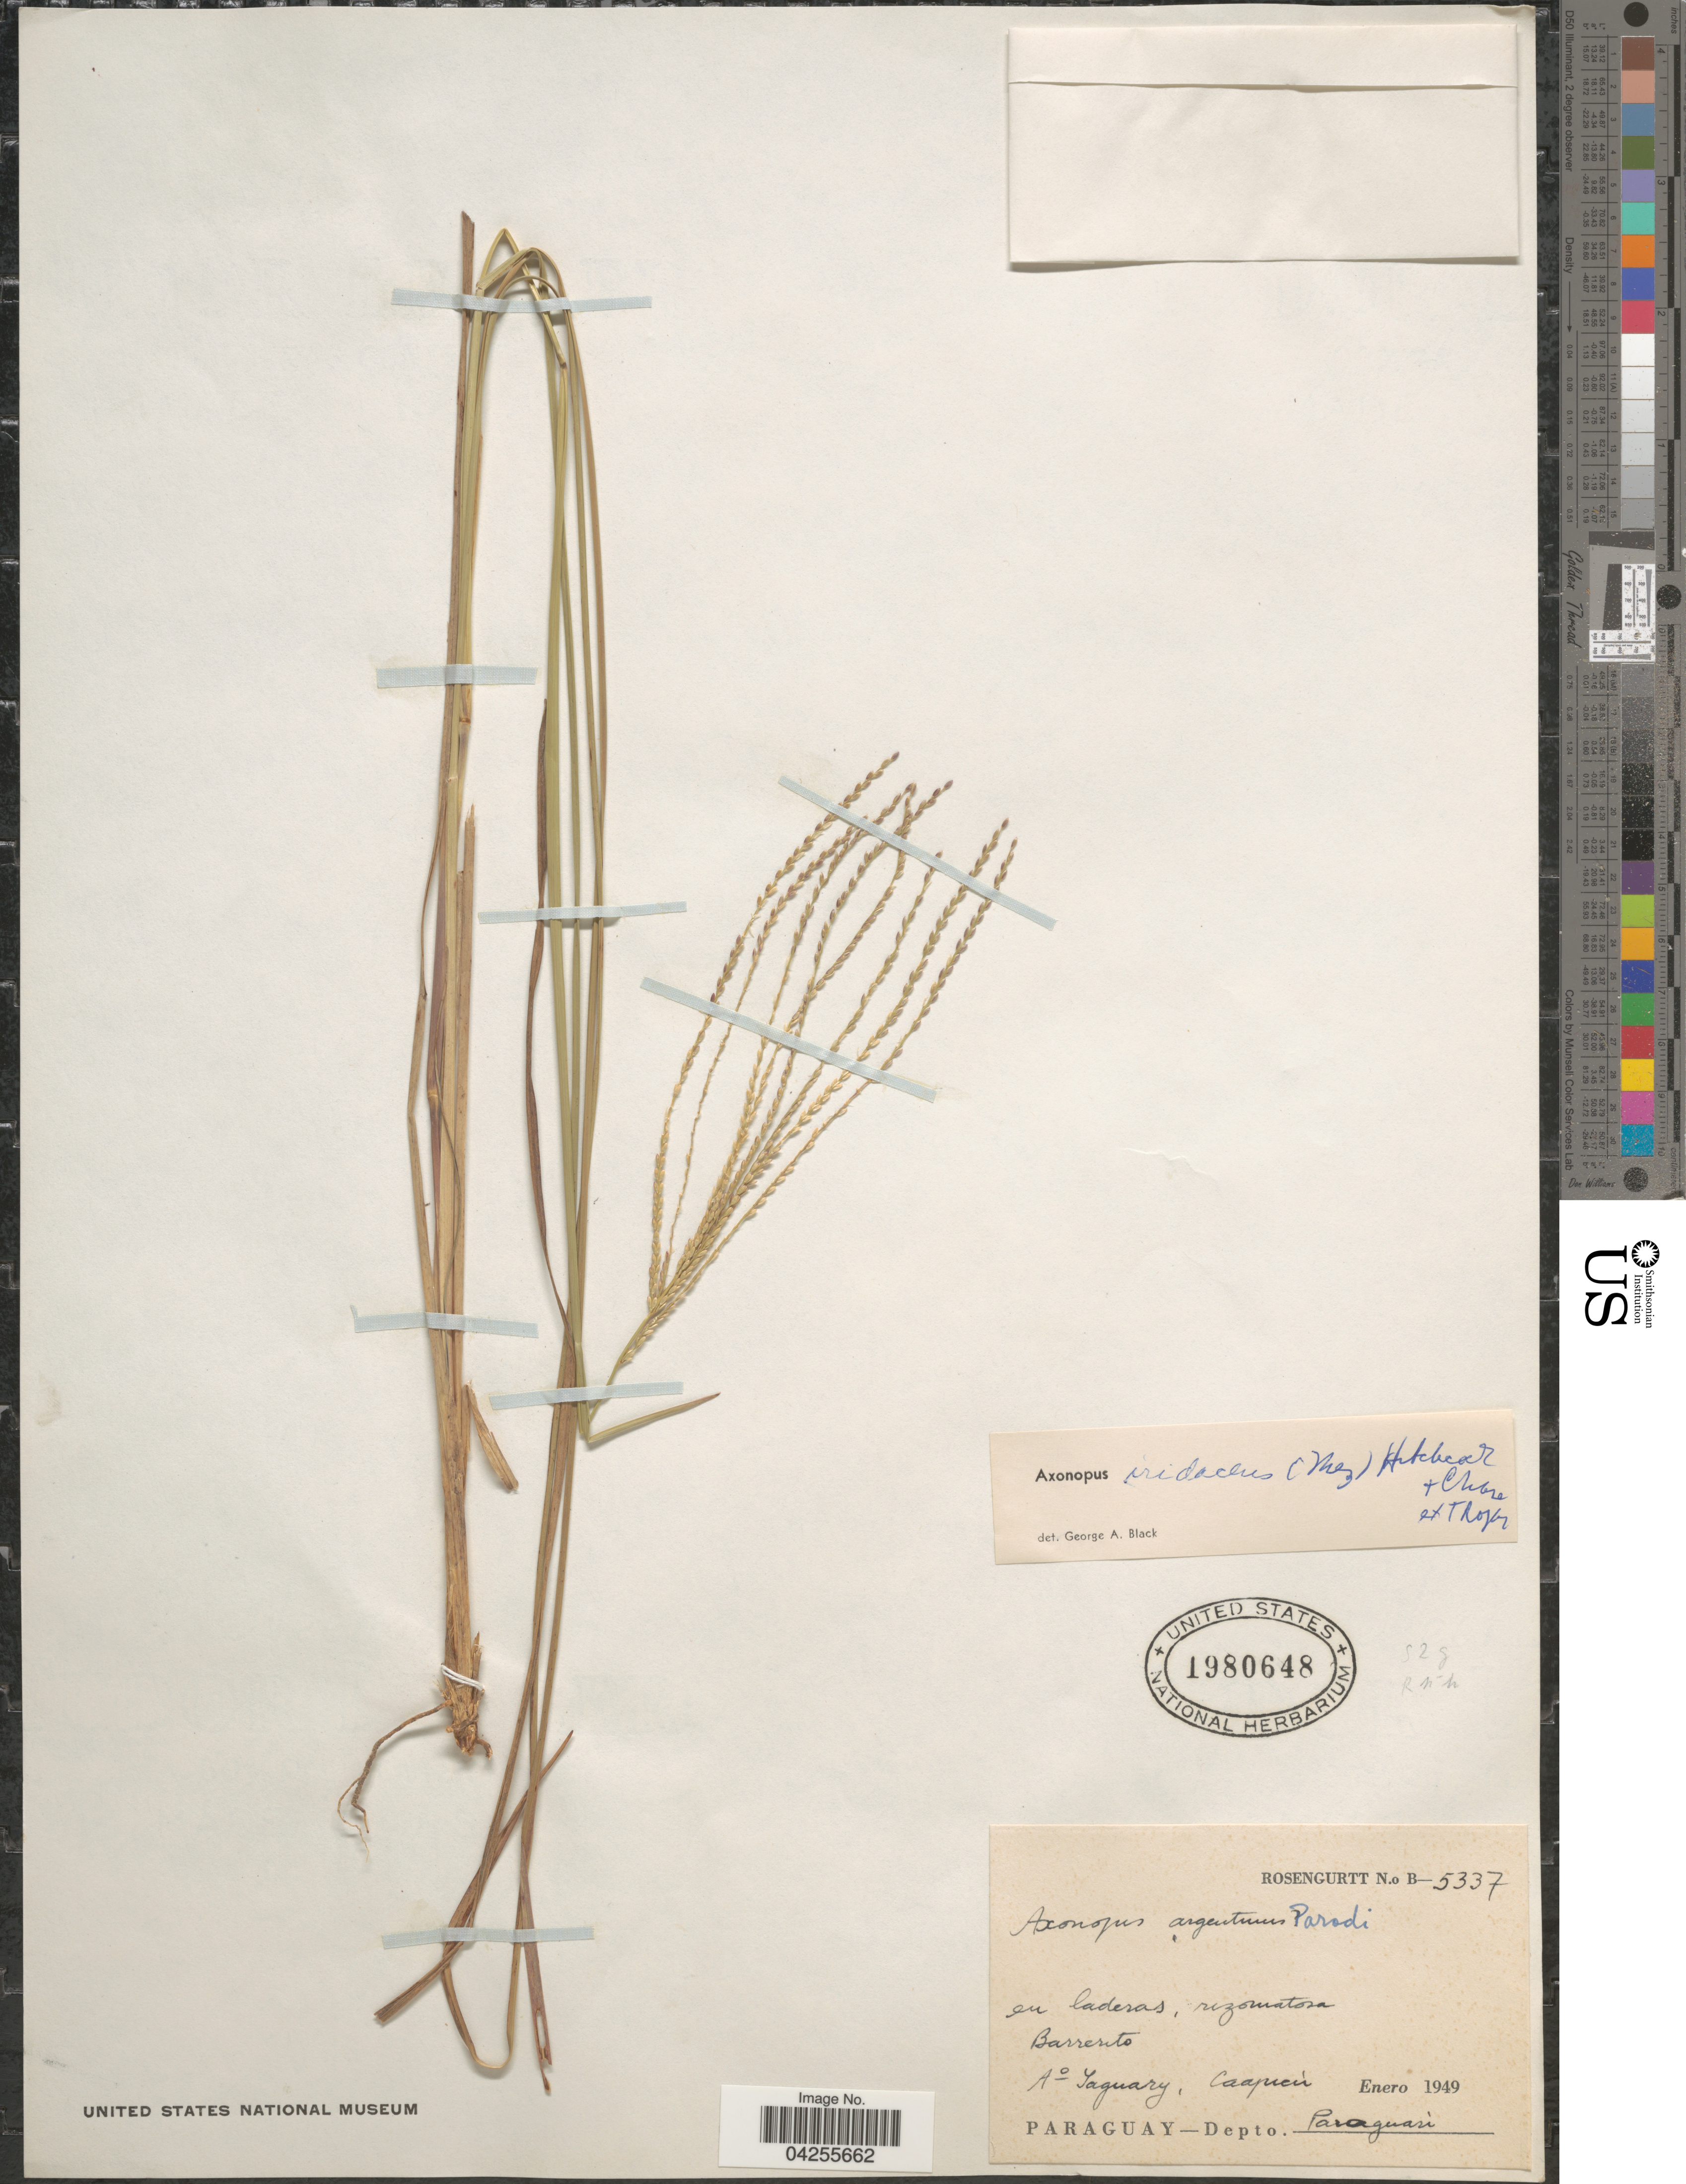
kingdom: Plantae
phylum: Tracheophyta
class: Liliopsida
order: Poales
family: Poaceae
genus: Axonopus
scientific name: Axonopus suffultus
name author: (Nees) Kuhlm.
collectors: Rosengurtt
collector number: B-5337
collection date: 1949-01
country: Paraguay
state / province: Paraguari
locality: A° Jaguary, Caapucú. Depto. Paraguari.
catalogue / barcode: US 1980648